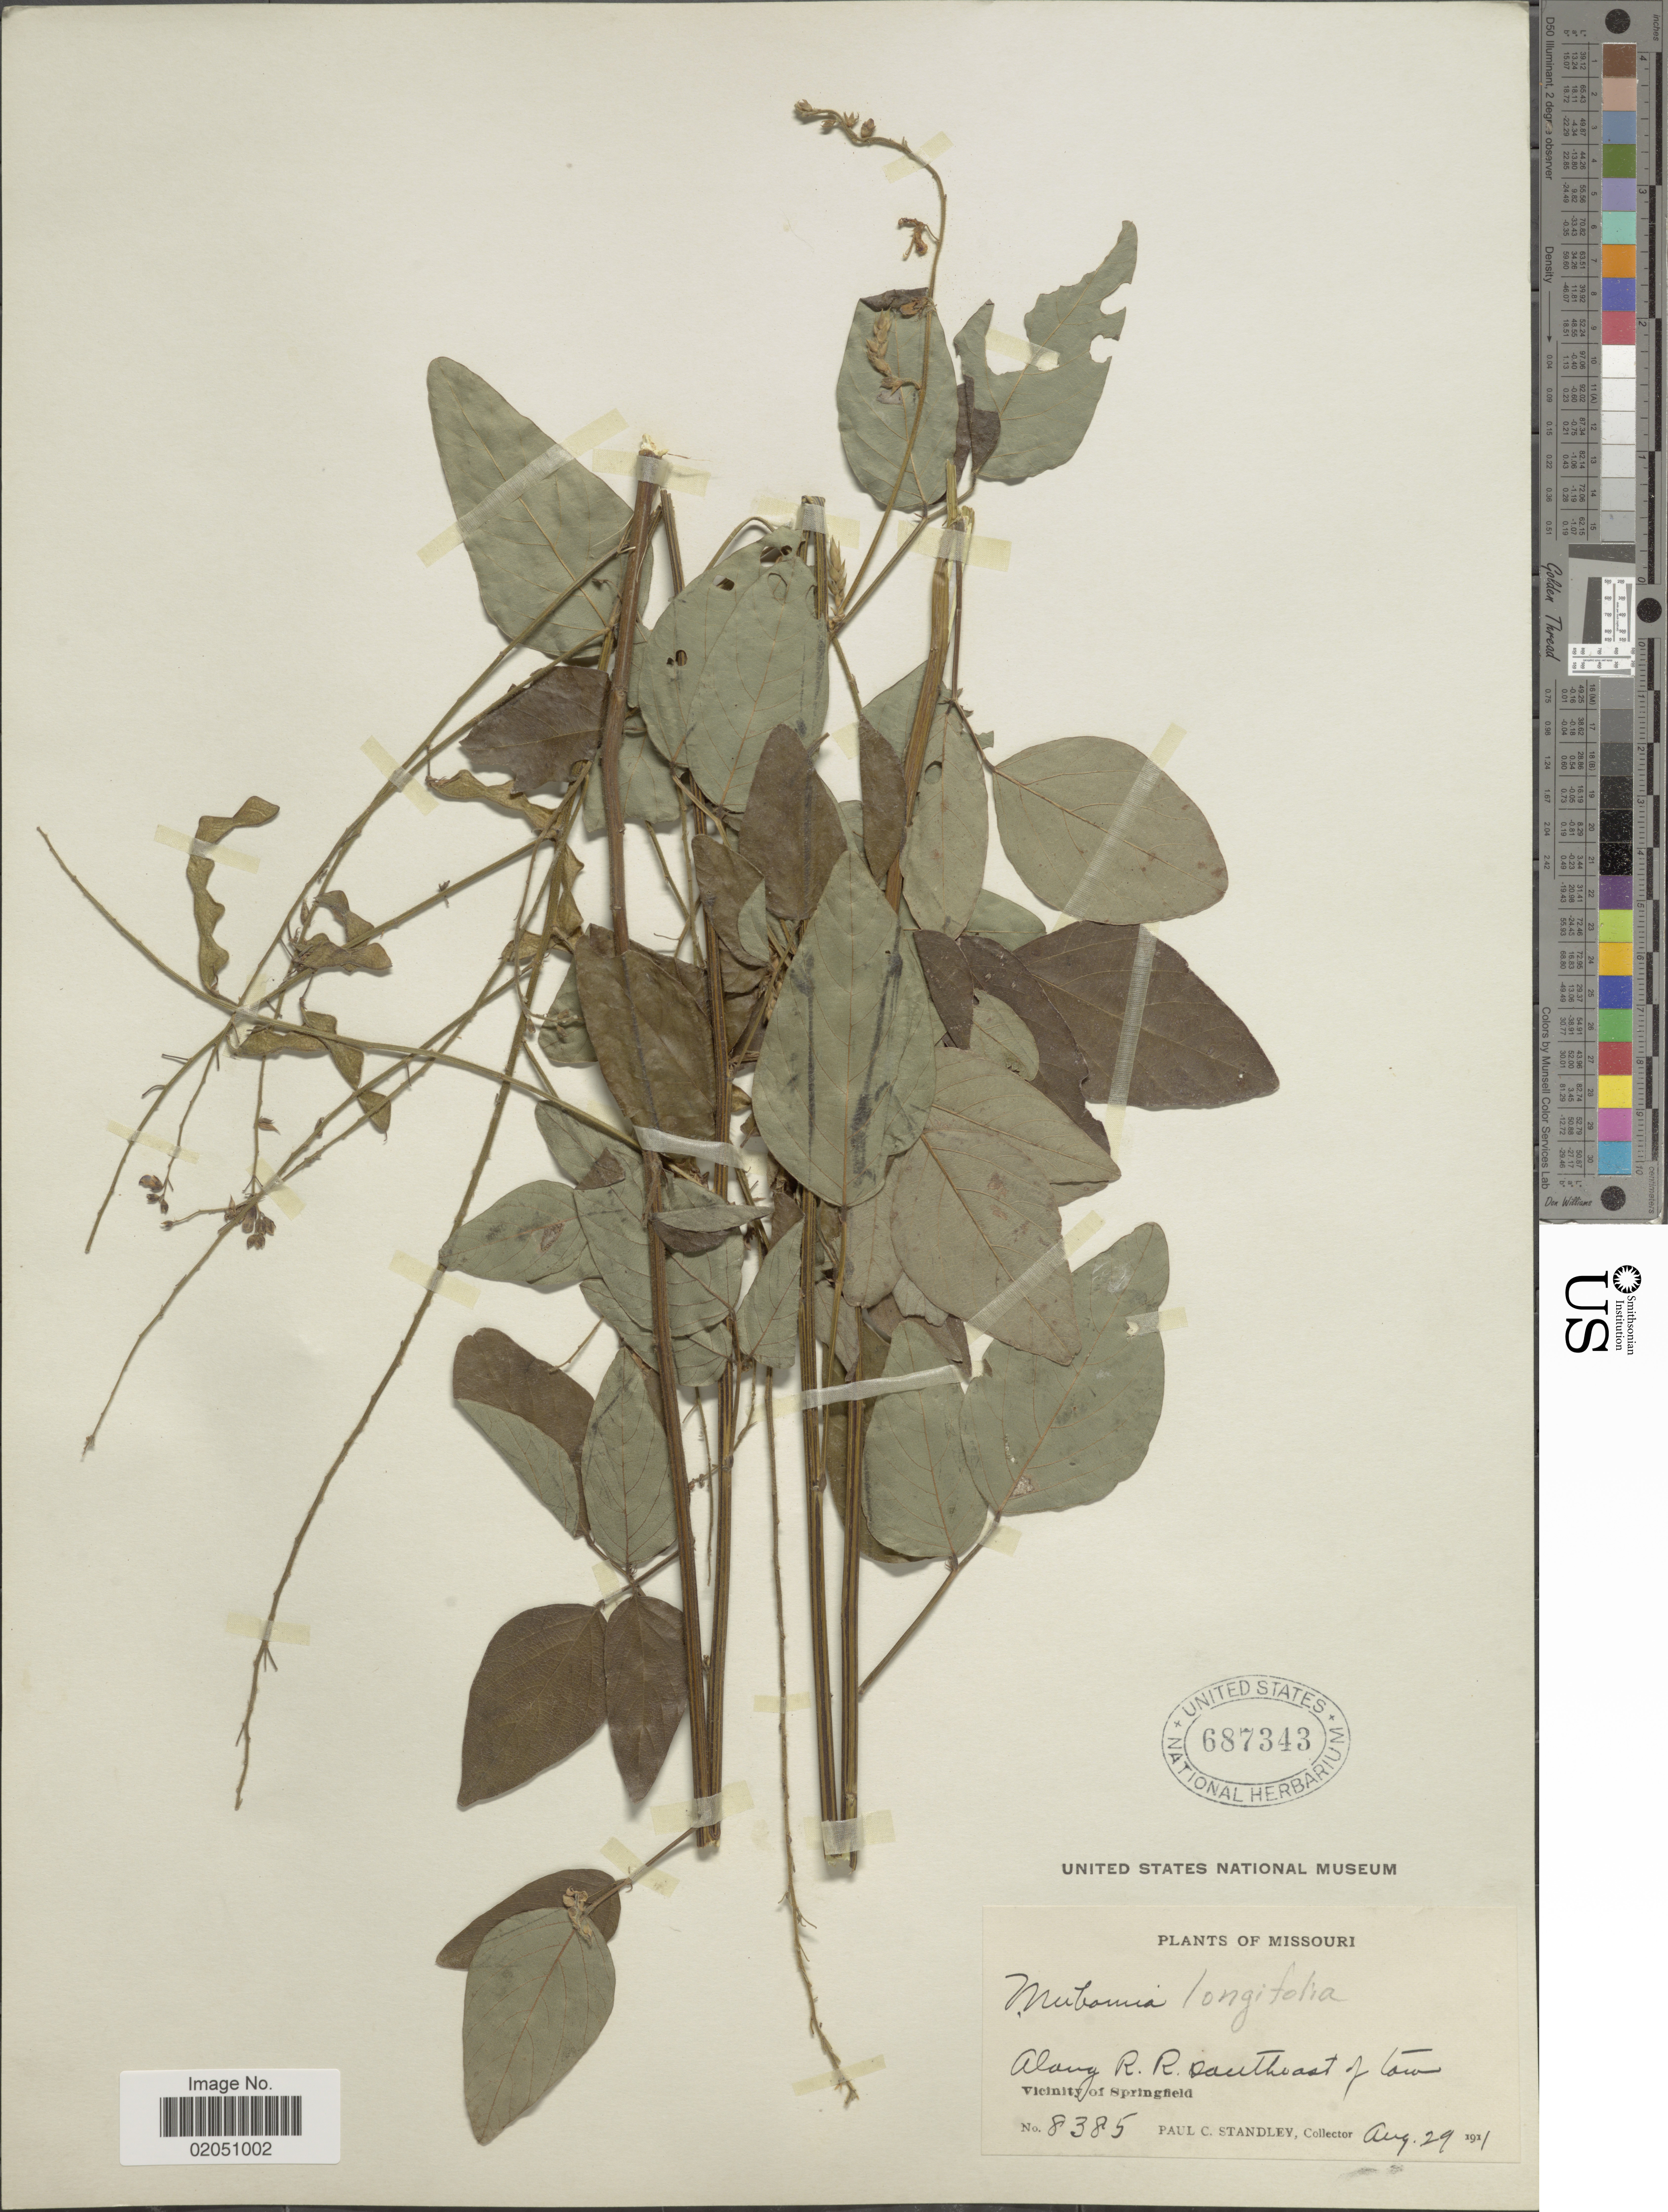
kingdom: Plantae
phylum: Tracheophyta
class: Magnoliopsida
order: Fabales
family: Fabaceae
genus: Desmodium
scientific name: Desmodium longifolium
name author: (Torr. & A. Gray) Fitzpatrick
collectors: P. C. Standley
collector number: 8385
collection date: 1911-08-29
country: United States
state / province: Missouri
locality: Along R.R. southeast of Town, Vicinity of Springfield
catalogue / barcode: US 687343